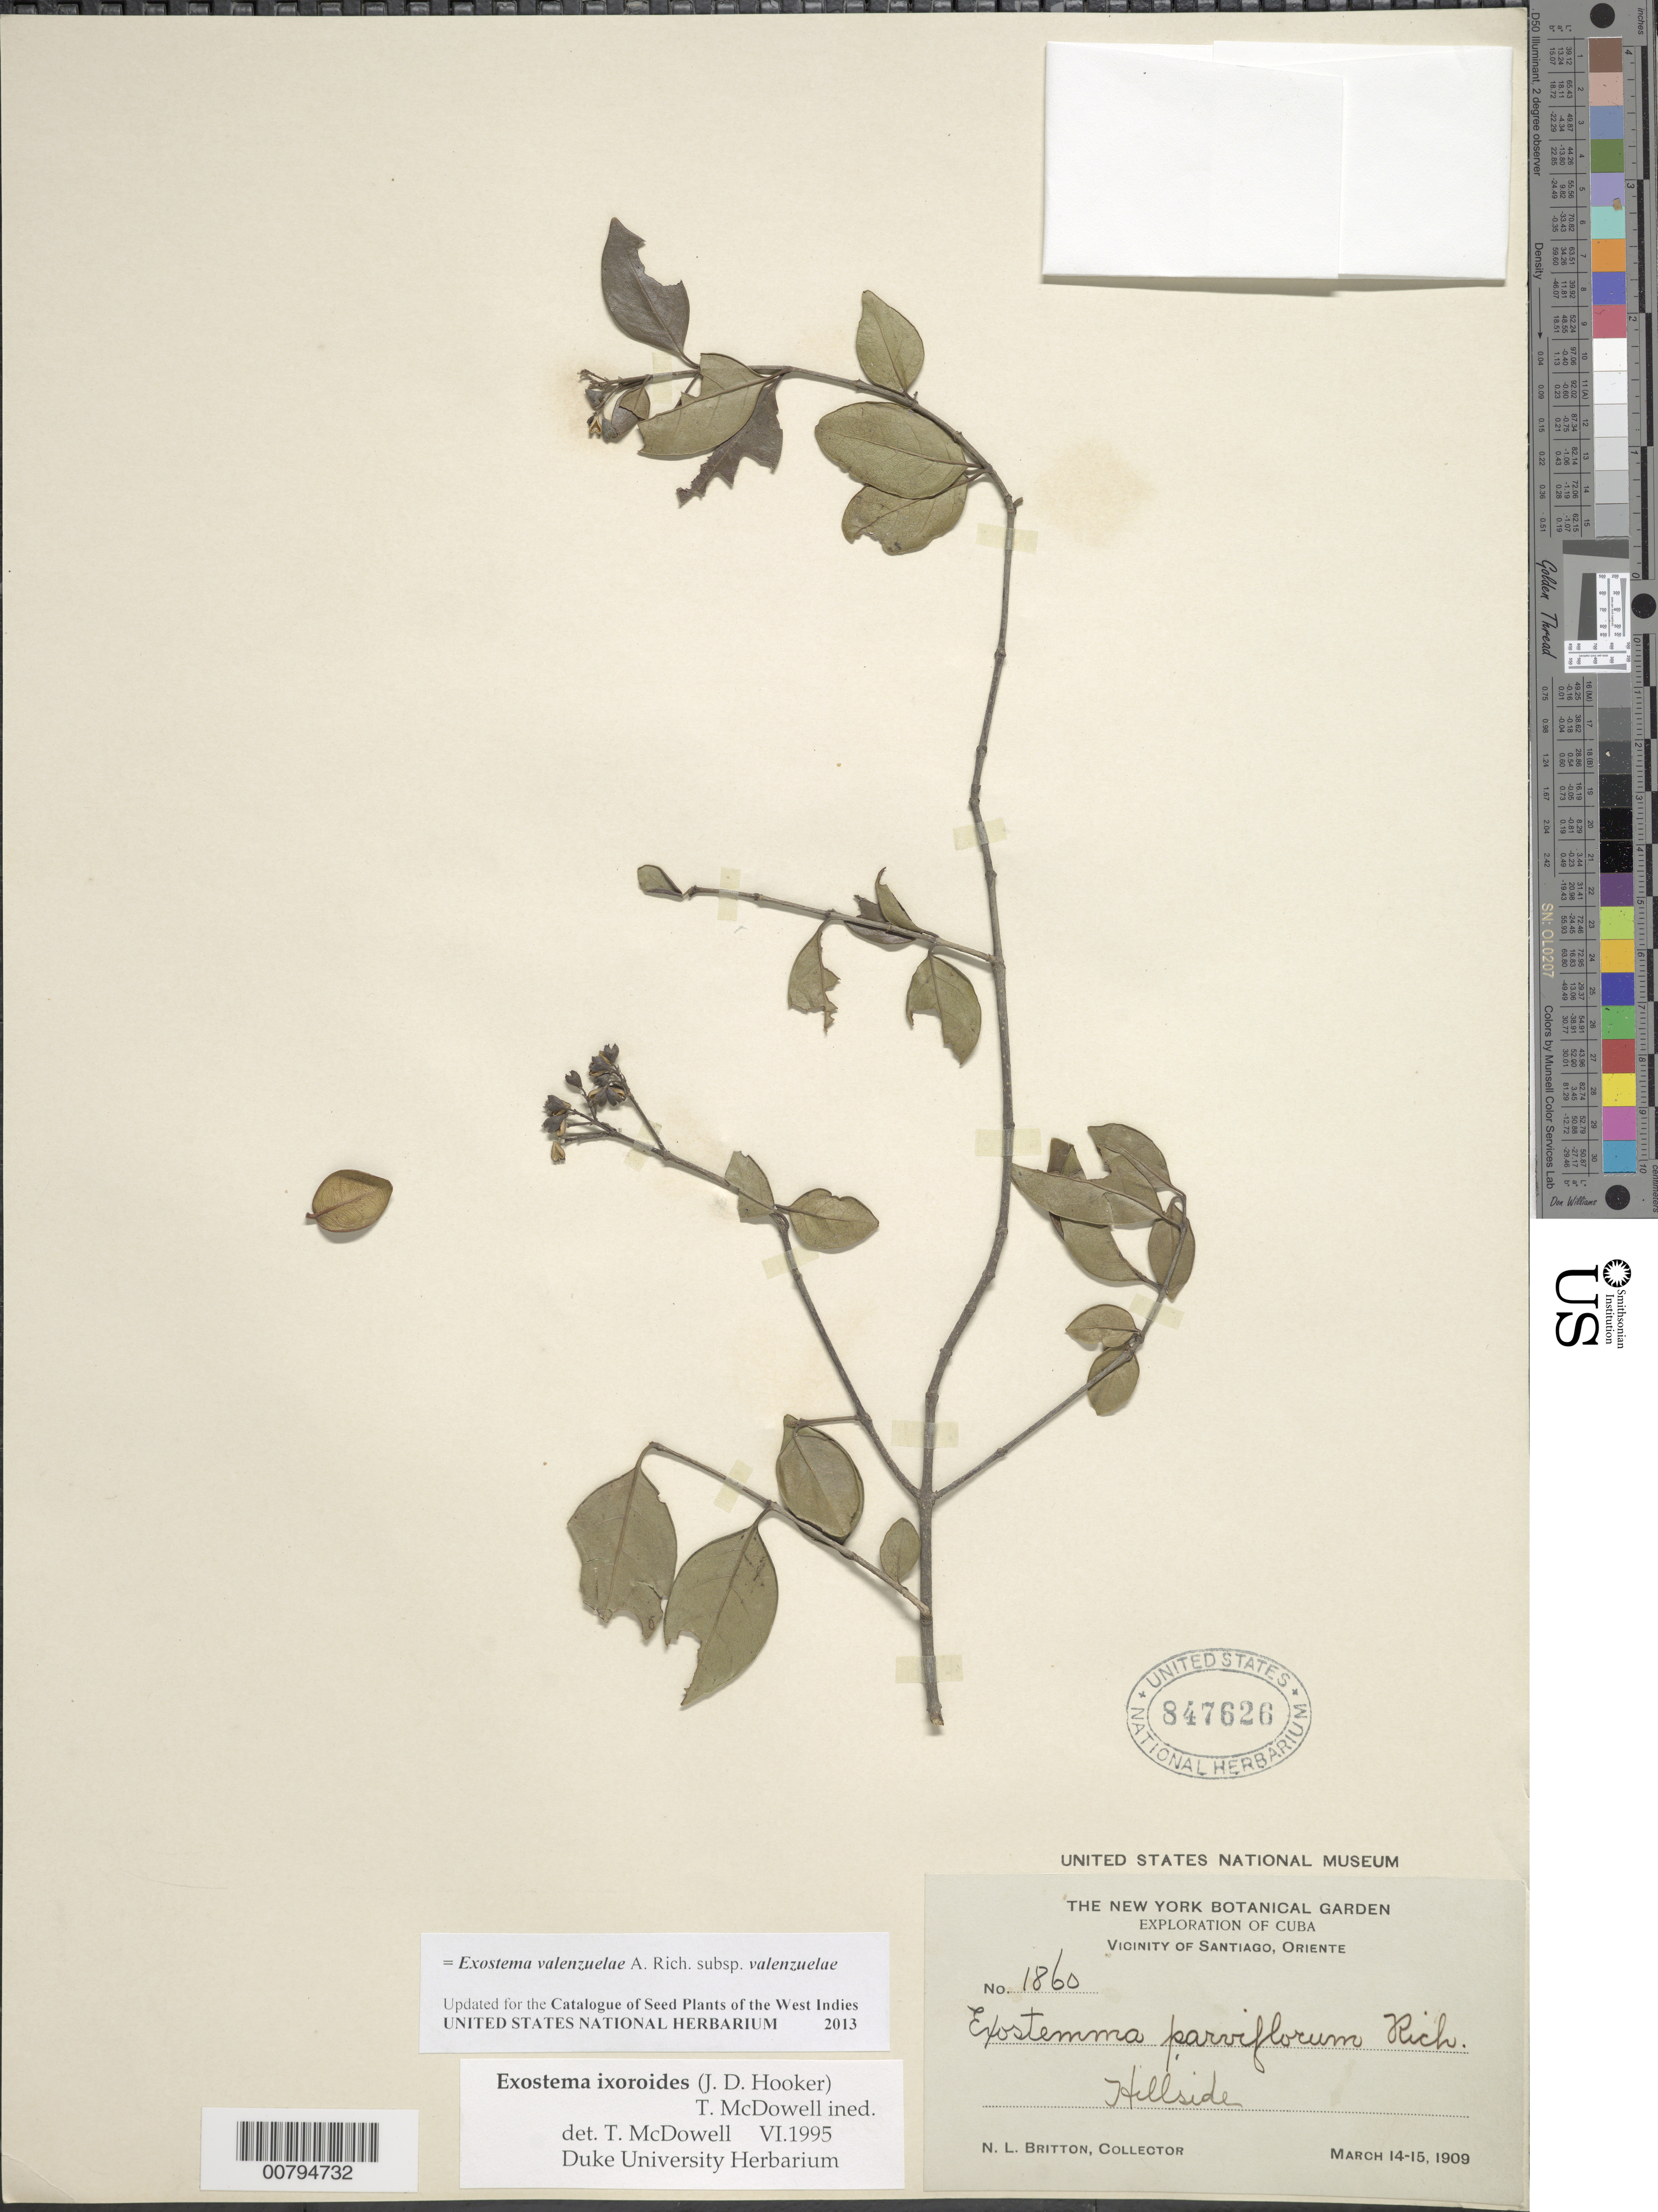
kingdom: Plantae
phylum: Tracheophyta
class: Magnoliopsida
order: Gentianales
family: Rubiaceae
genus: Exostema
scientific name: Exostema valenzuelae subsp. valenzuelae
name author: A. Rich.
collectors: N. Britton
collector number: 1860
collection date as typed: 14 Mar 1909 to 15 Mar 1909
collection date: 1909-03-14/1909-03-15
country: Cuba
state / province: Oriente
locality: Hillside. Vicinity of Santiago.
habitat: Hillside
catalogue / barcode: US 847626